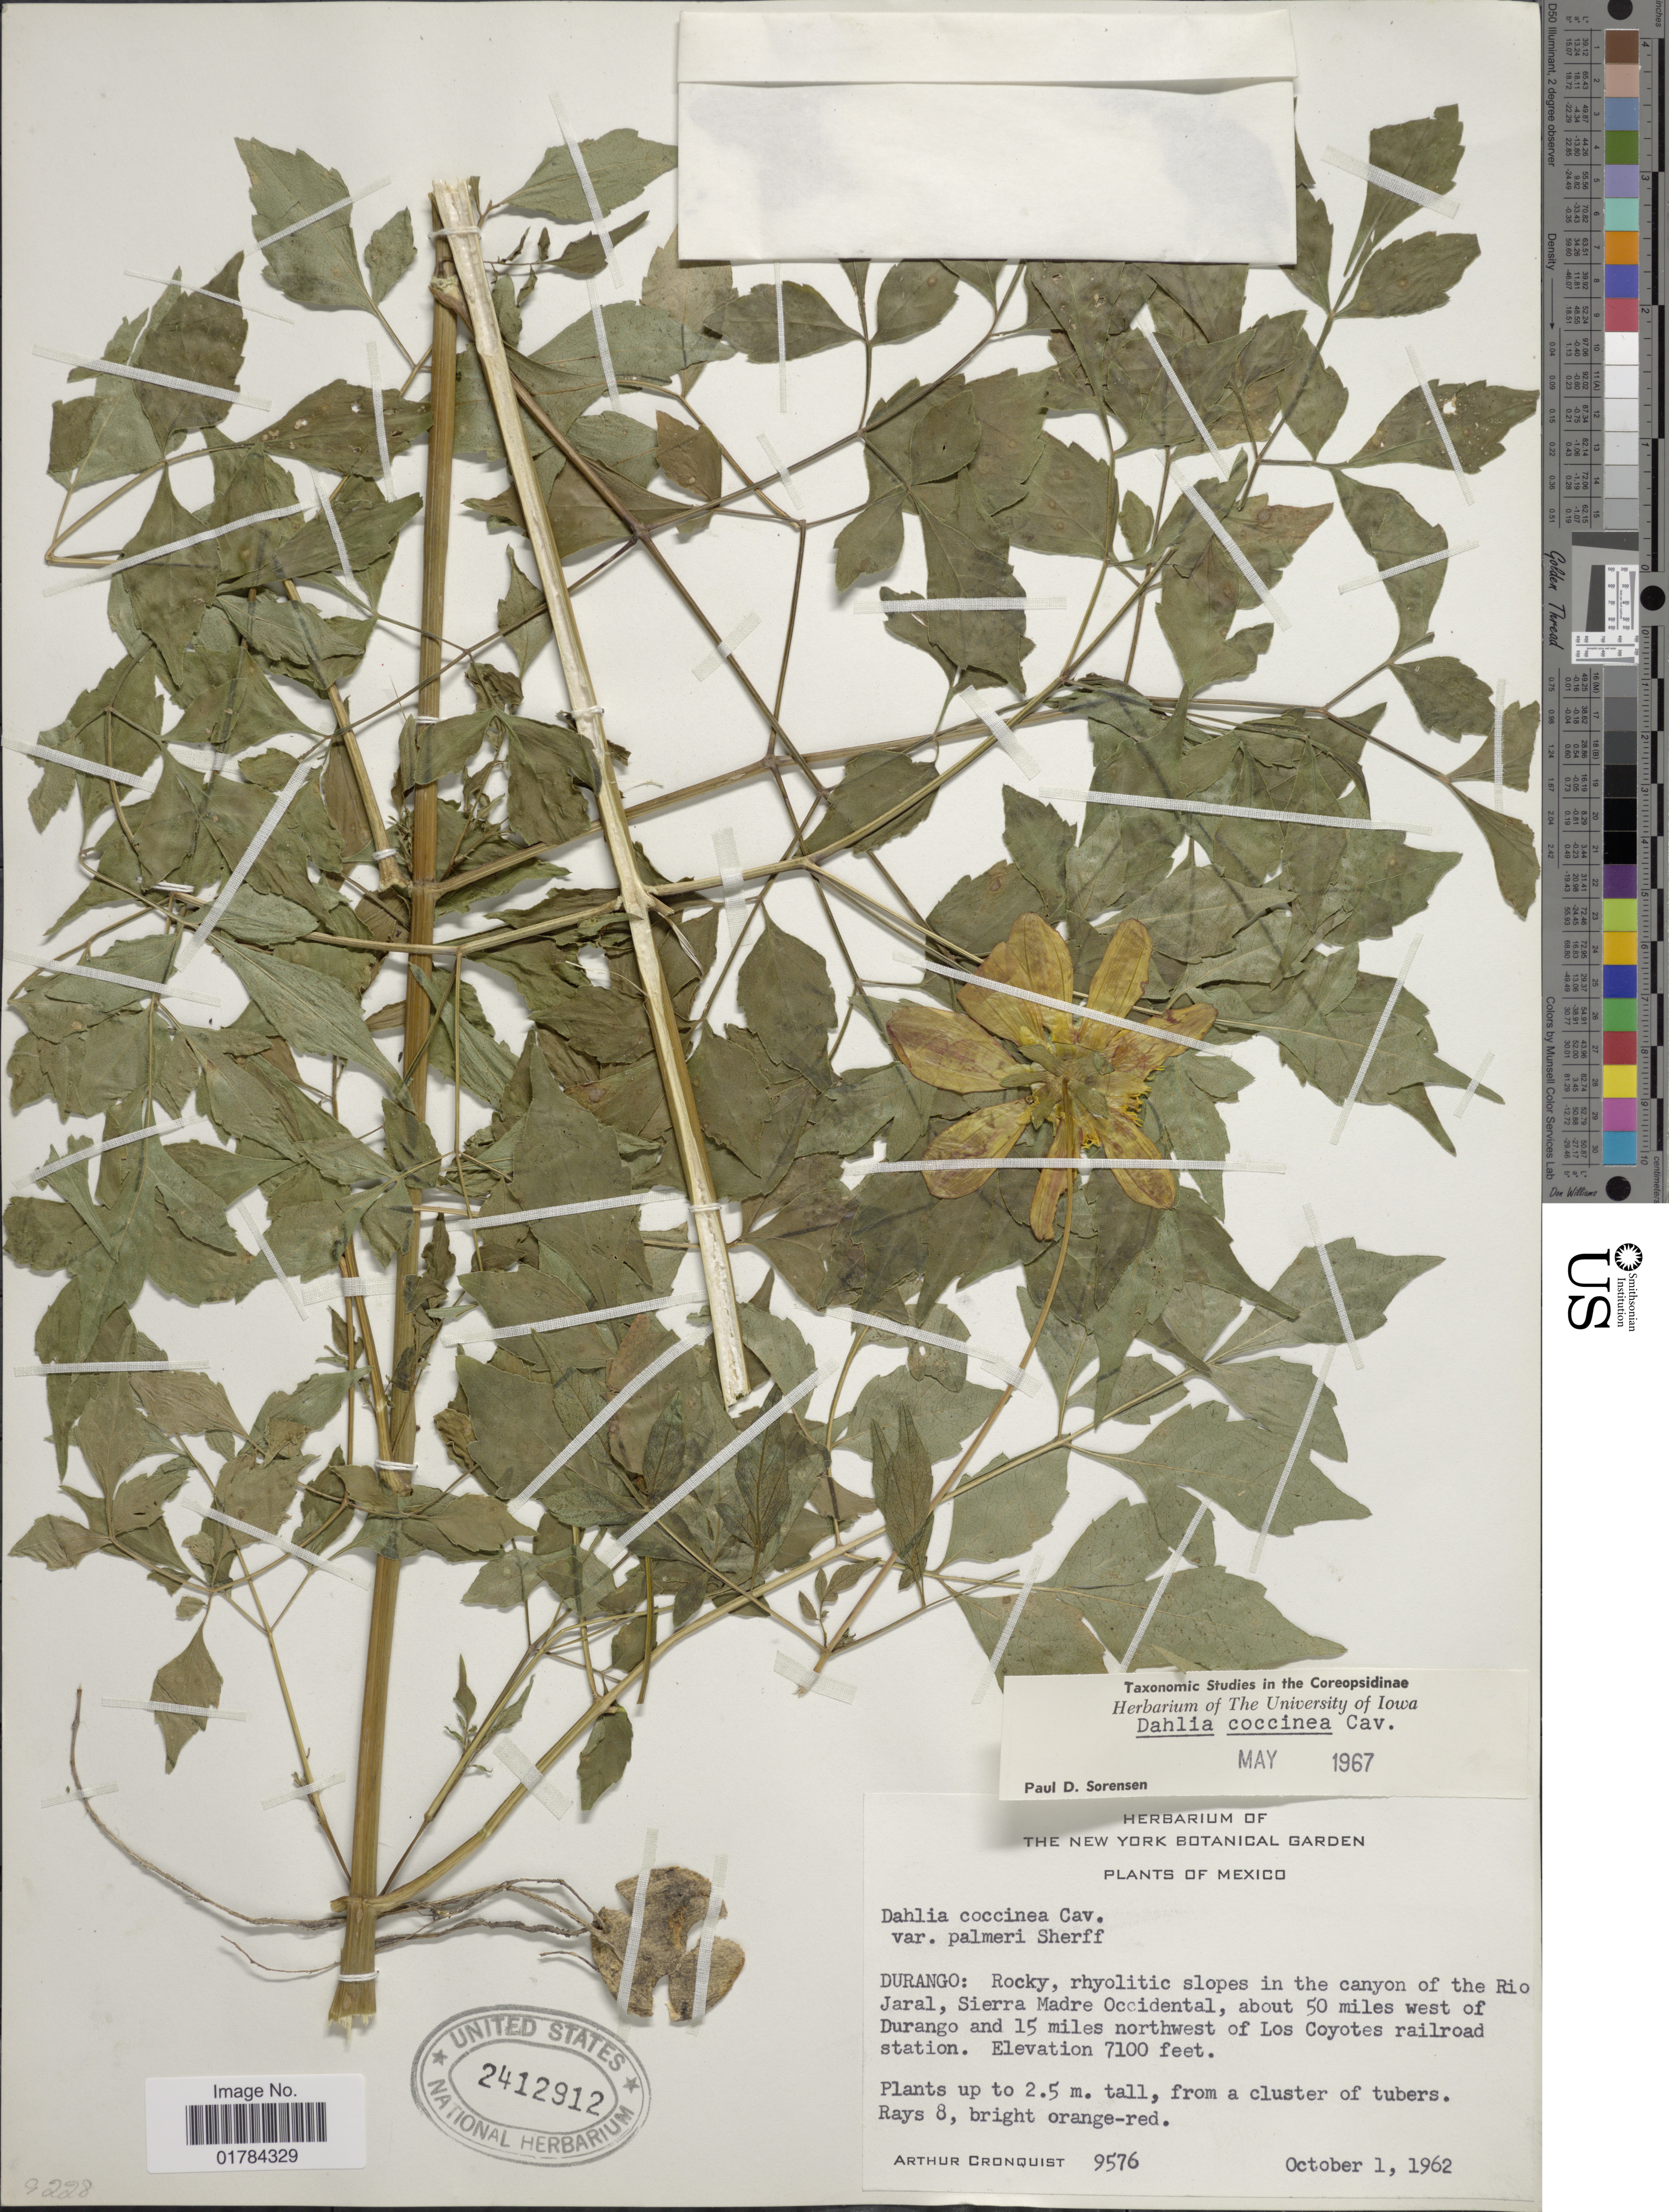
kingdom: Plantae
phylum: Tracheophyta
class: Magnoliopsida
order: Asterales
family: Asteraceae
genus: Dahlia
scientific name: Dahlia coccinea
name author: Cav.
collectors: A. J. Cronquist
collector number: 9576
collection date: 1962-10-01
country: Mexico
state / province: Durango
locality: Rocky, rhyolitic slopes in the canyon of the Rio Jaral, Sierra Madre Occidental, about 50 miles west of Durango and 15 miles northwest of Los Coyotes railroad station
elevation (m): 2164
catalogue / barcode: US 2412912